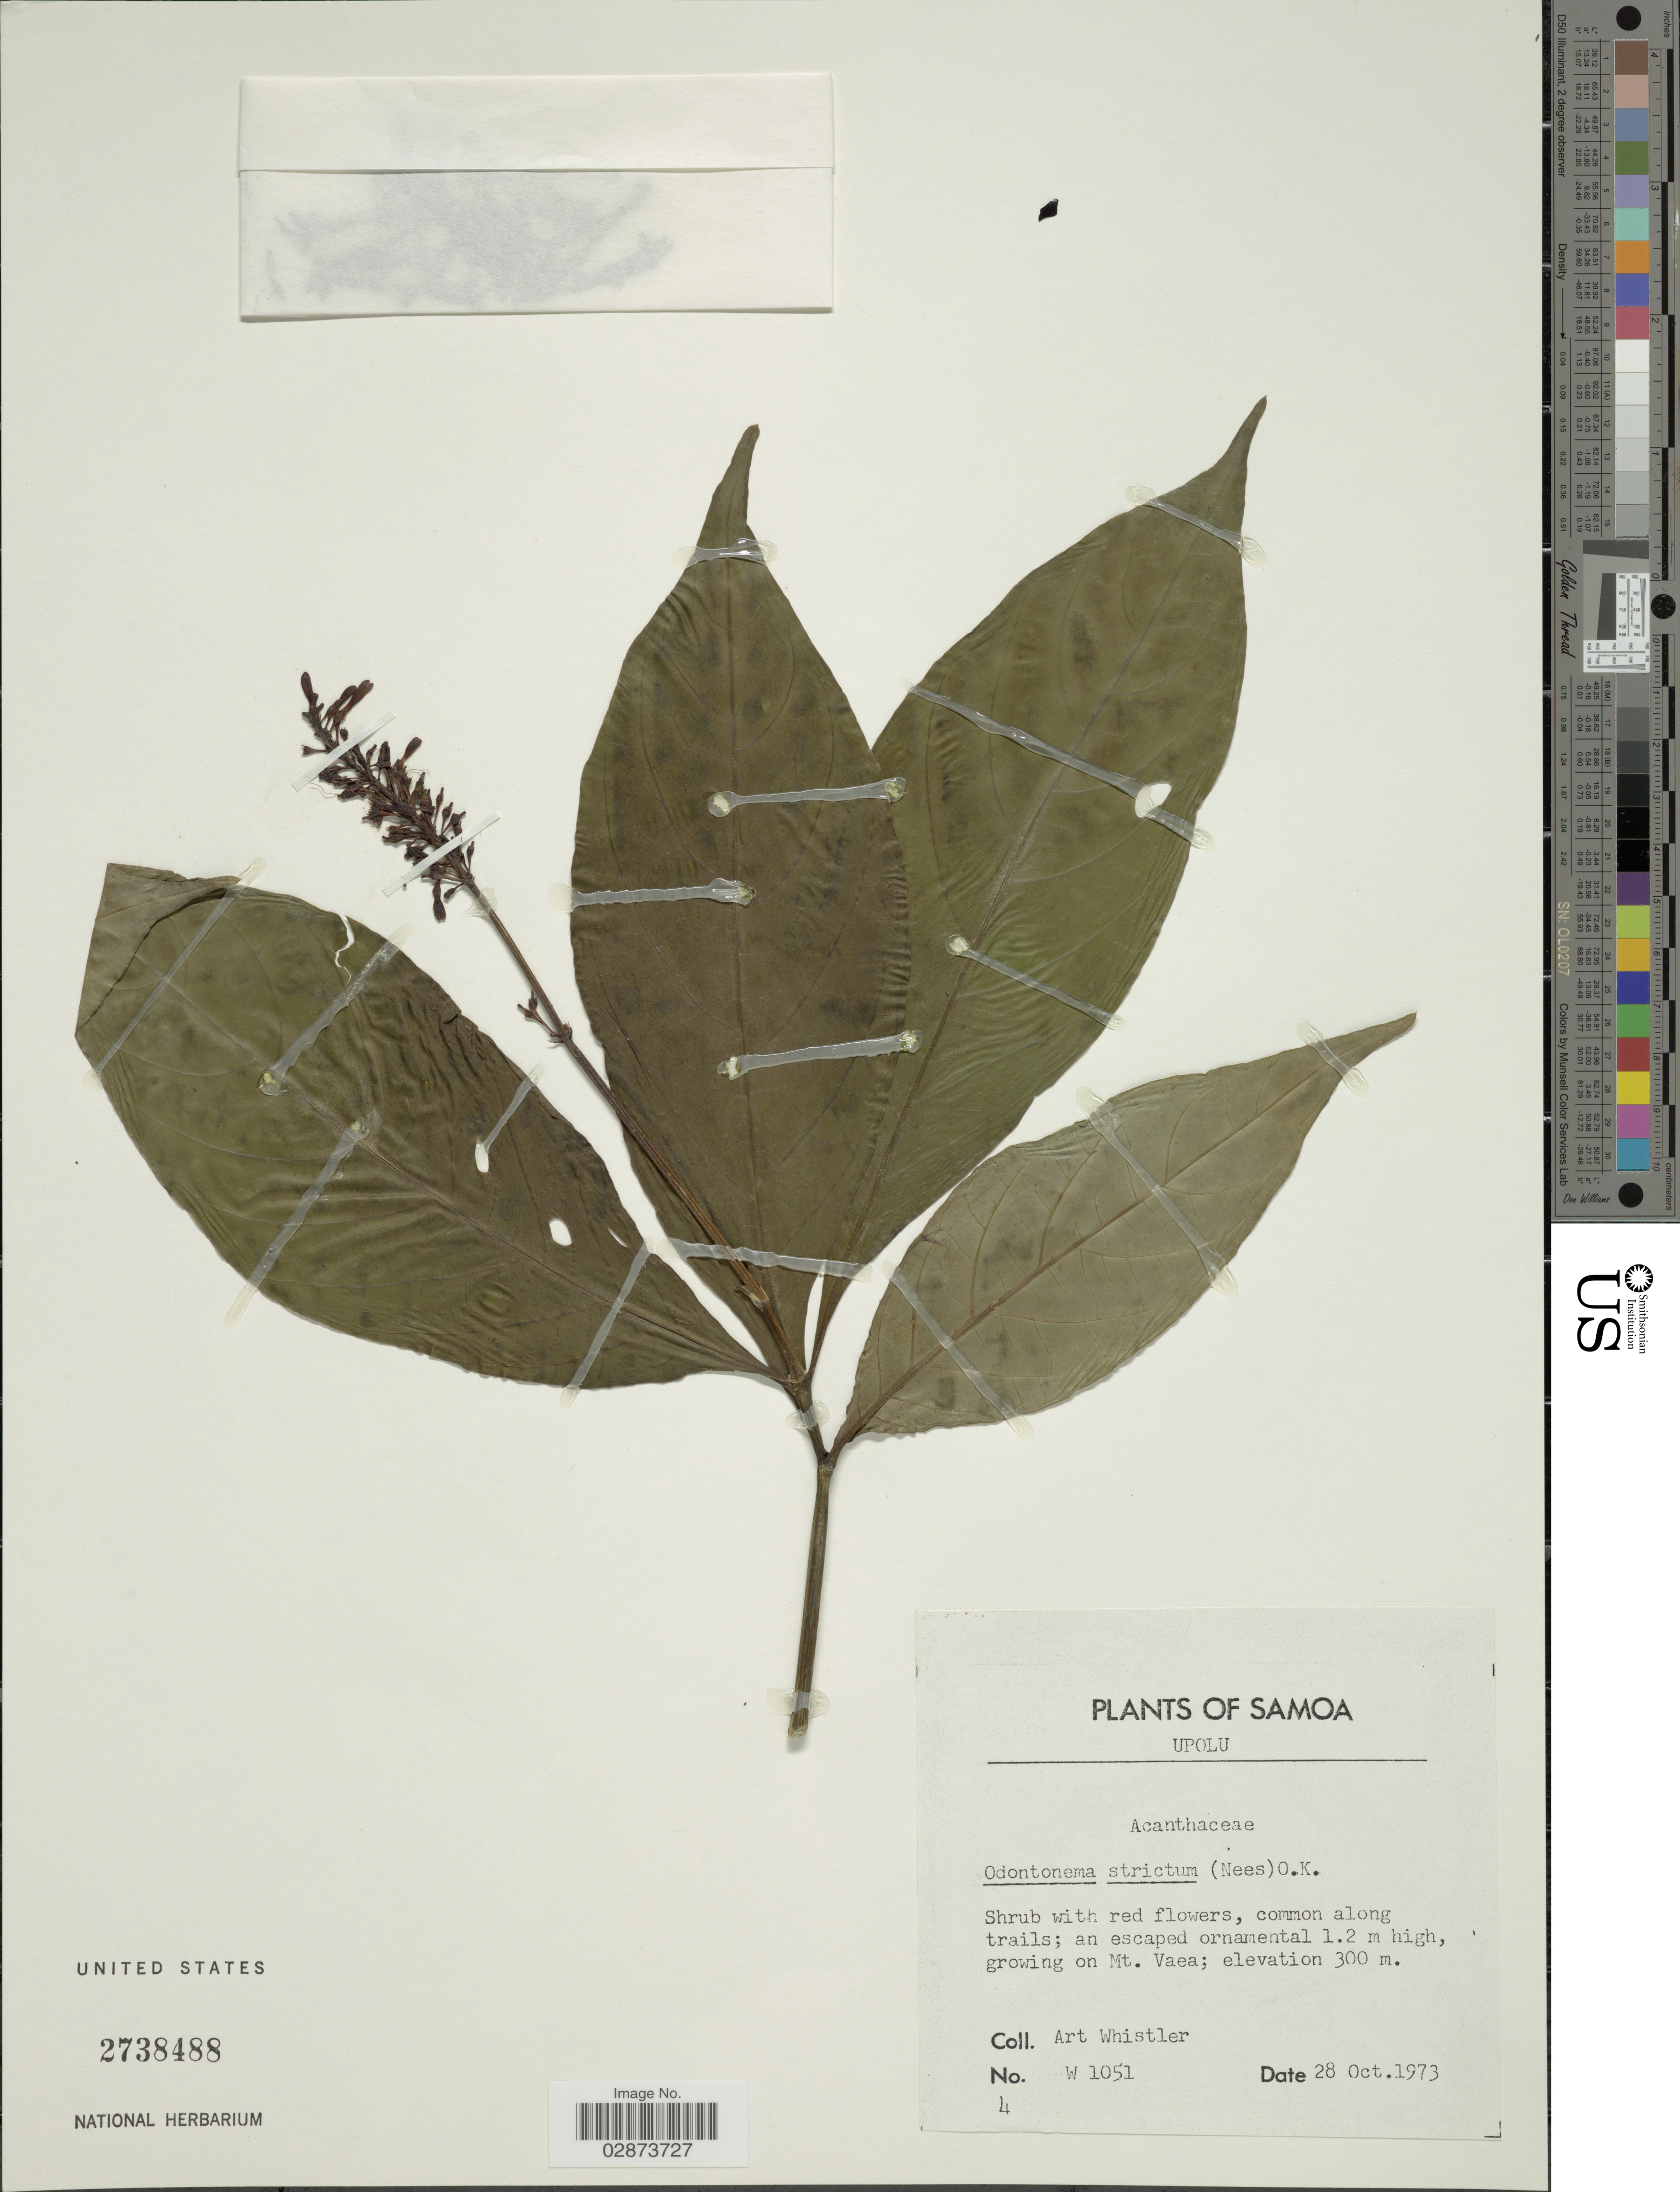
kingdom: Plantae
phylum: Tracheophyta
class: Magnoliopsida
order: Lamiales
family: Acanthaceae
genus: Odontonema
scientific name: Odontonema cuspidatum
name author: (Nees) Kuntze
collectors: A. Whistler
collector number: W1051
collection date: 1973-10-28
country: Samoa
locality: Samoa. Upolu. Growing on Mt. Vaea.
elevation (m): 300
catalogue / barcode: US 2738488